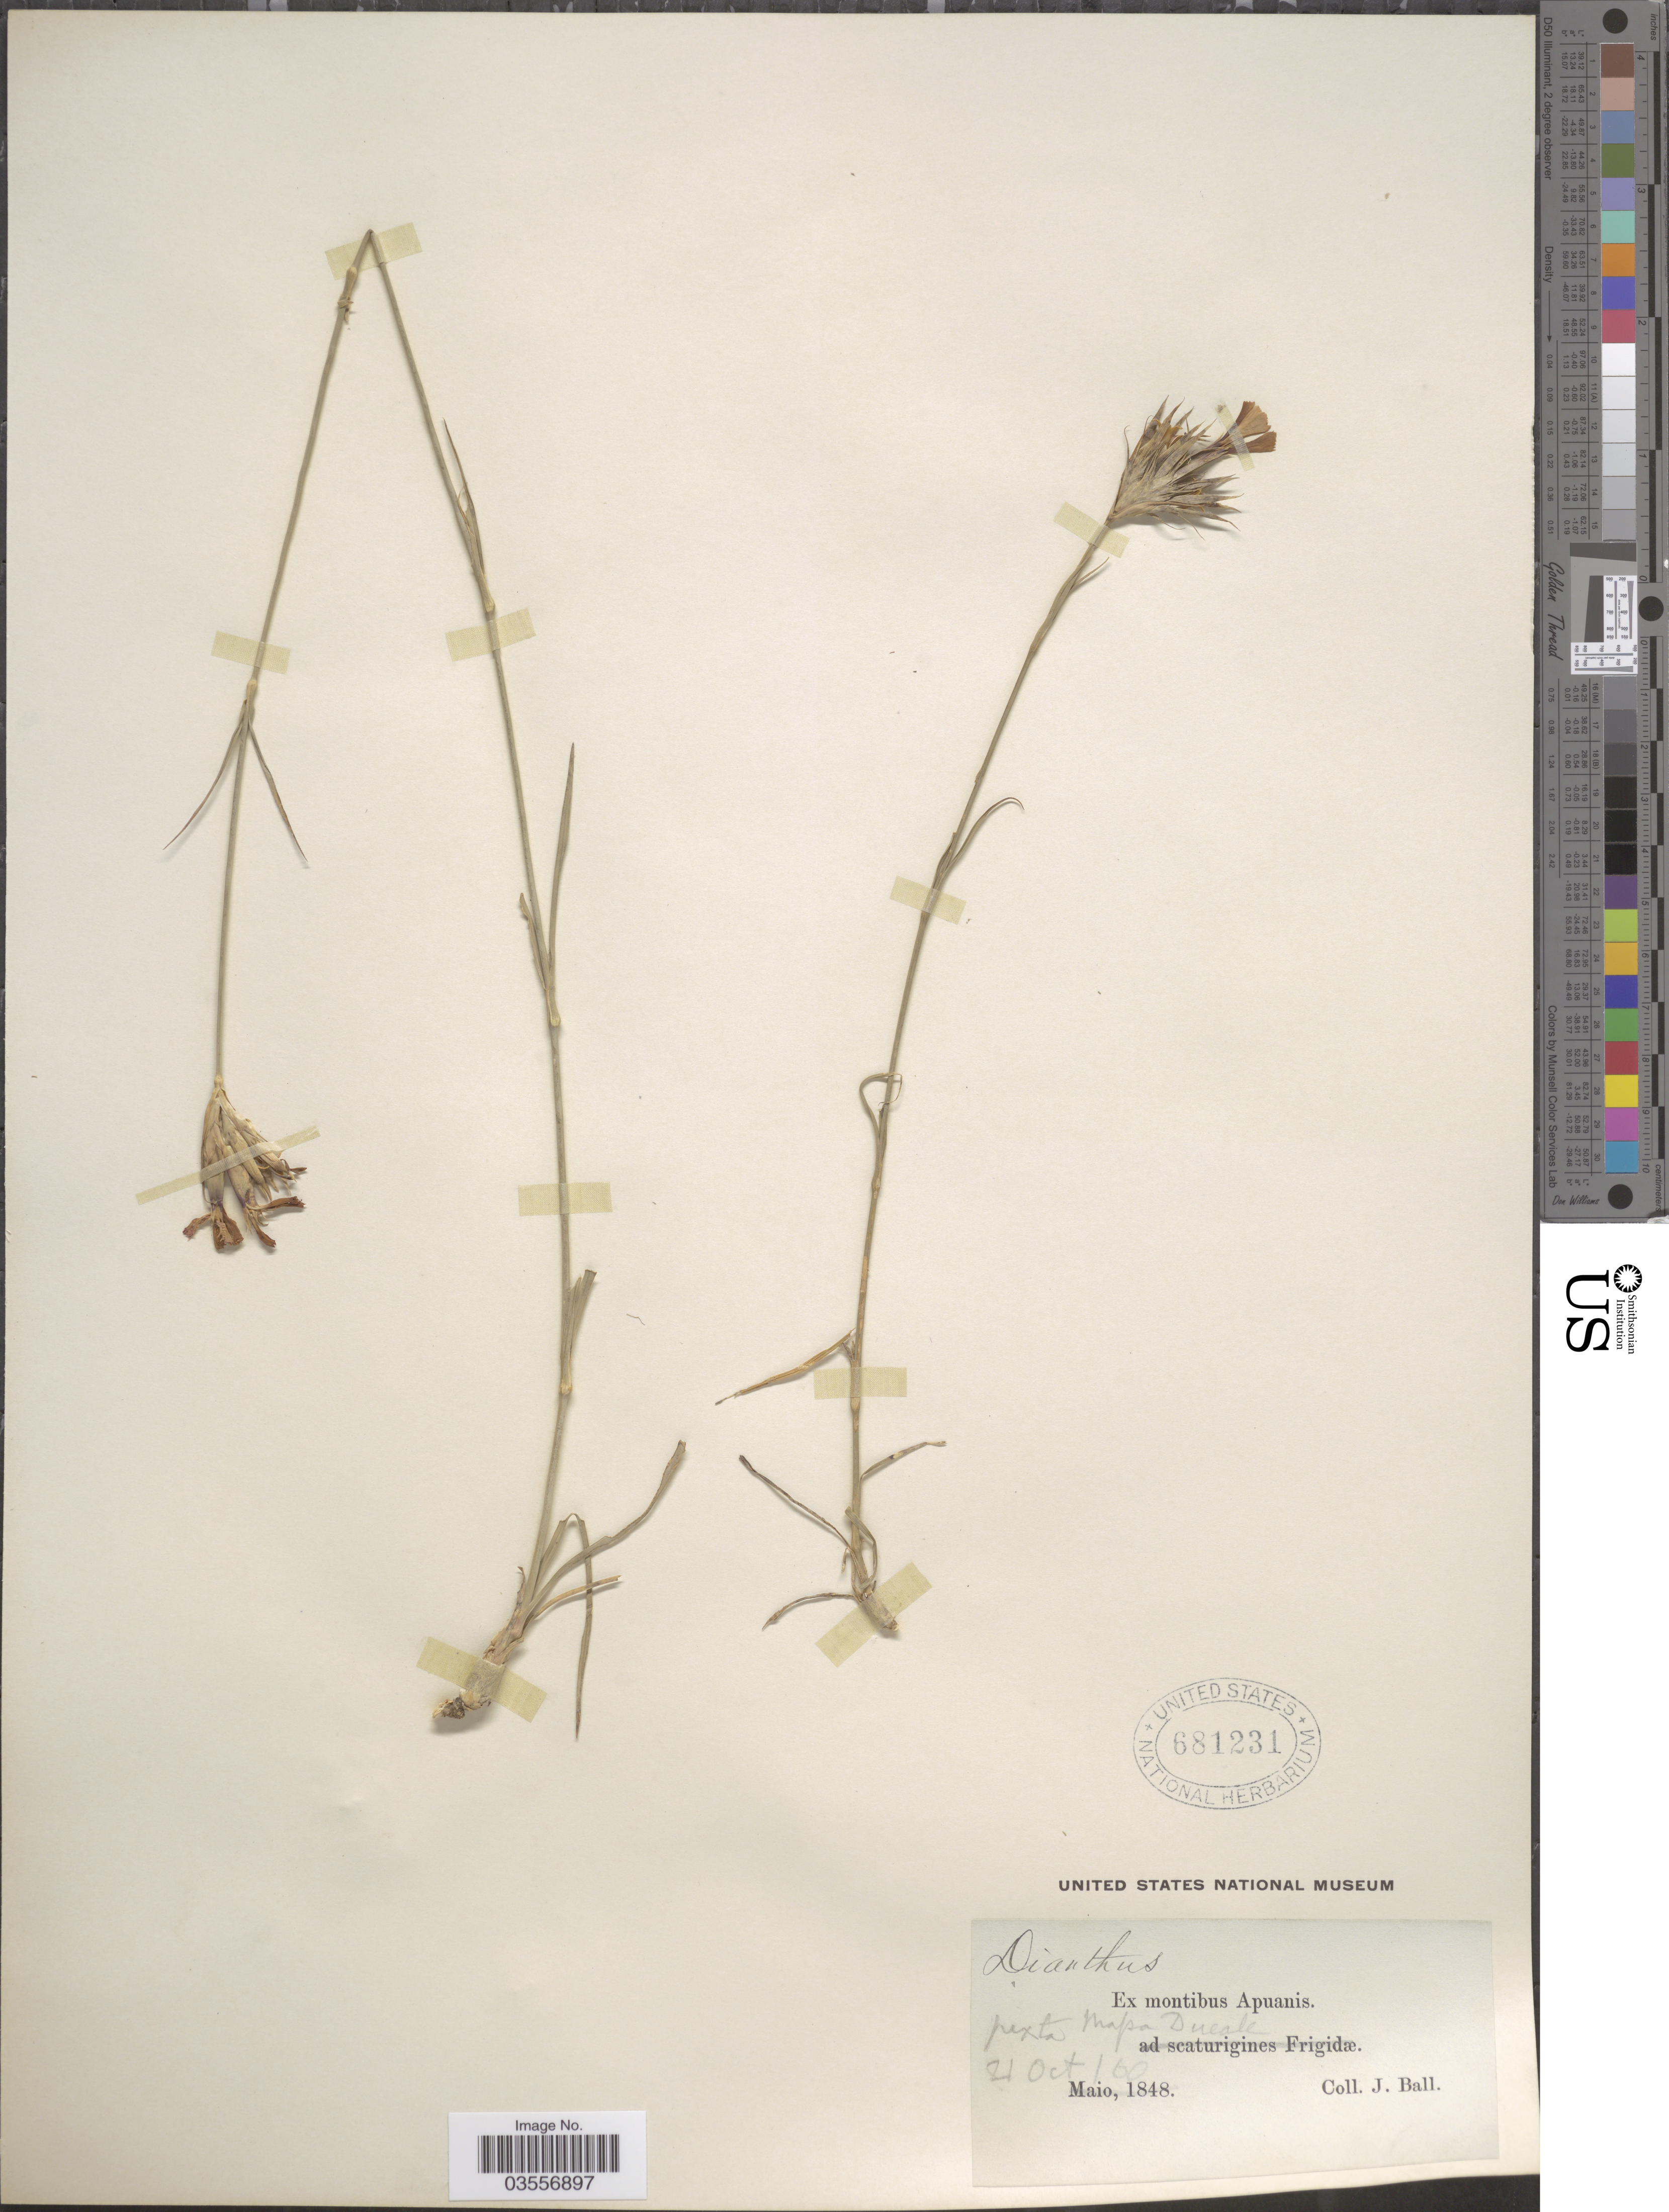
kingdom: Plantae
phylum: Tracheophyta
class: Magnoliopsida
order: Caryophyllales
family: Caryophyllaceae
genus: Dianthus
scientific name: Dianthus sp.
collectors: J. Ball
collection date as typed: Transcribed d/m/y: 21/10/60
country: Italy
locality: Ex montibus Apuanis. Juxta massa Ducale.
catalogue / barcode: US 681231